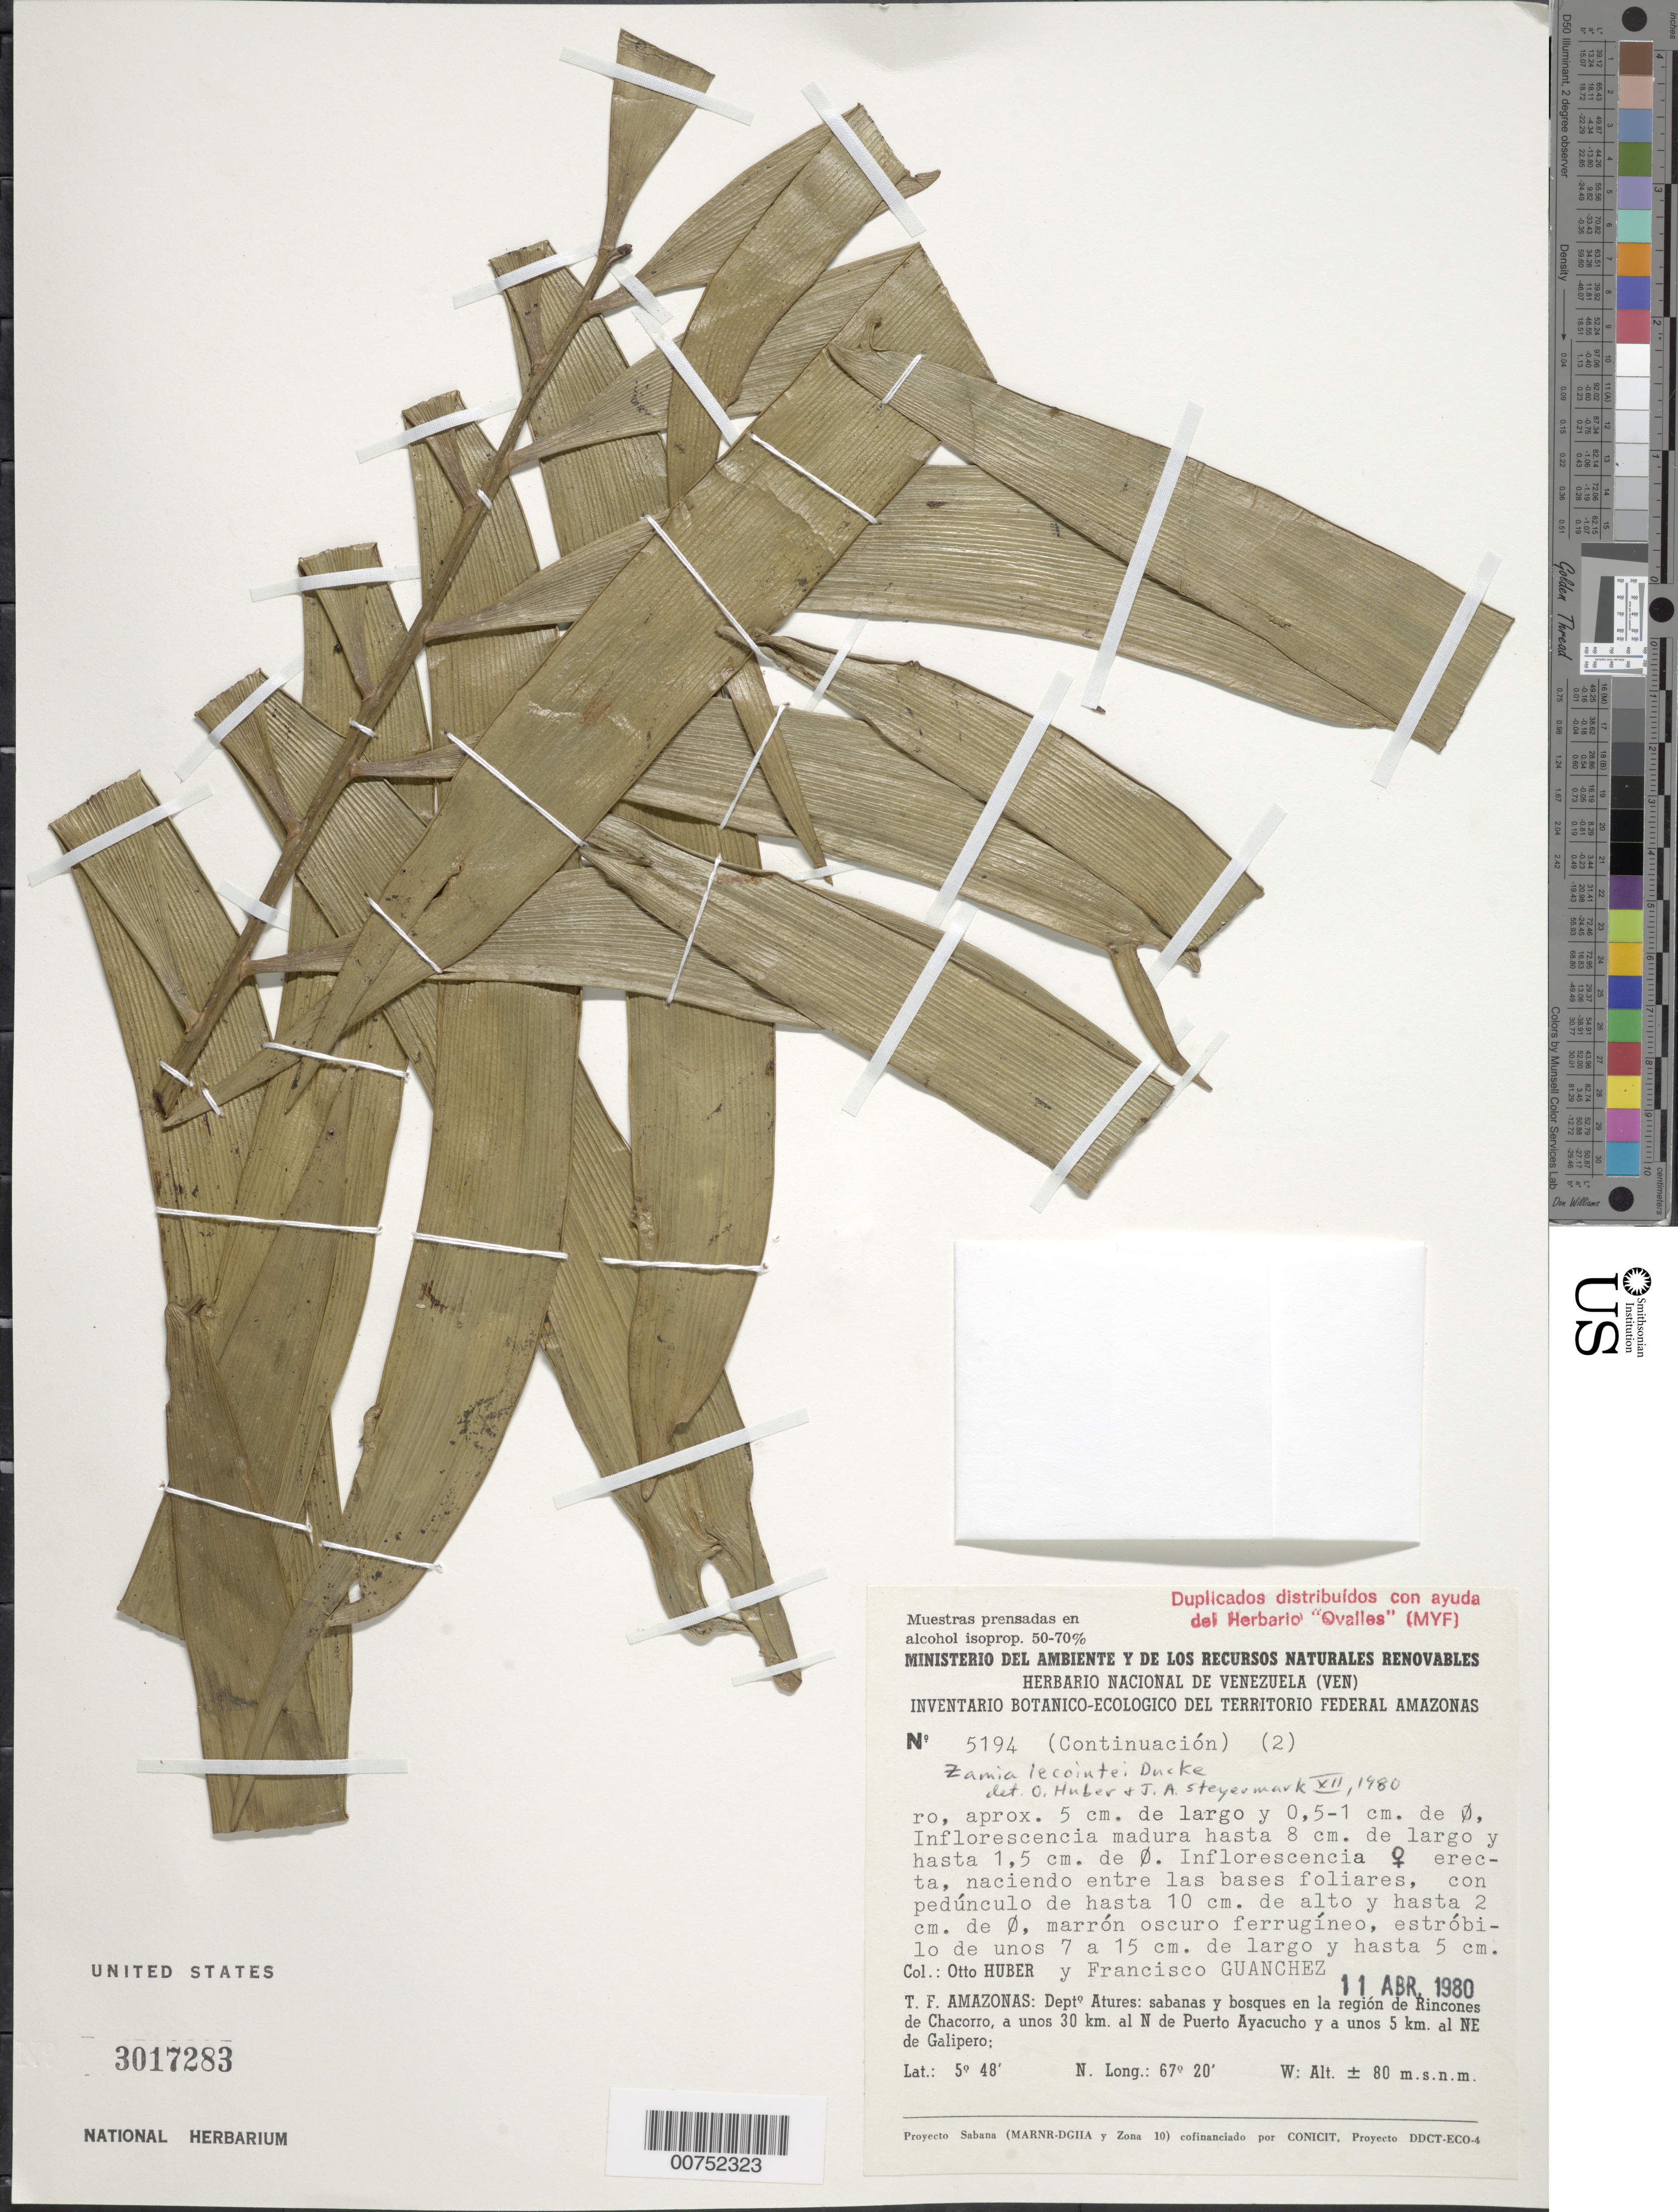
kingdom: Plantae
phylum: Tracheophyta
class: Cycadopsida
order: Cycadales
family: Zamiaceae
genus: Zamia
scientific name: Zamia lecointei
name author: Ducke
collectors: O. Huber & F. Guánchez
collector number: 5194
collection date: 1980-04-11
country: Venezuela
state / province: Amazonas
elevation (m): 80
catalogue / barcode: US 3017283